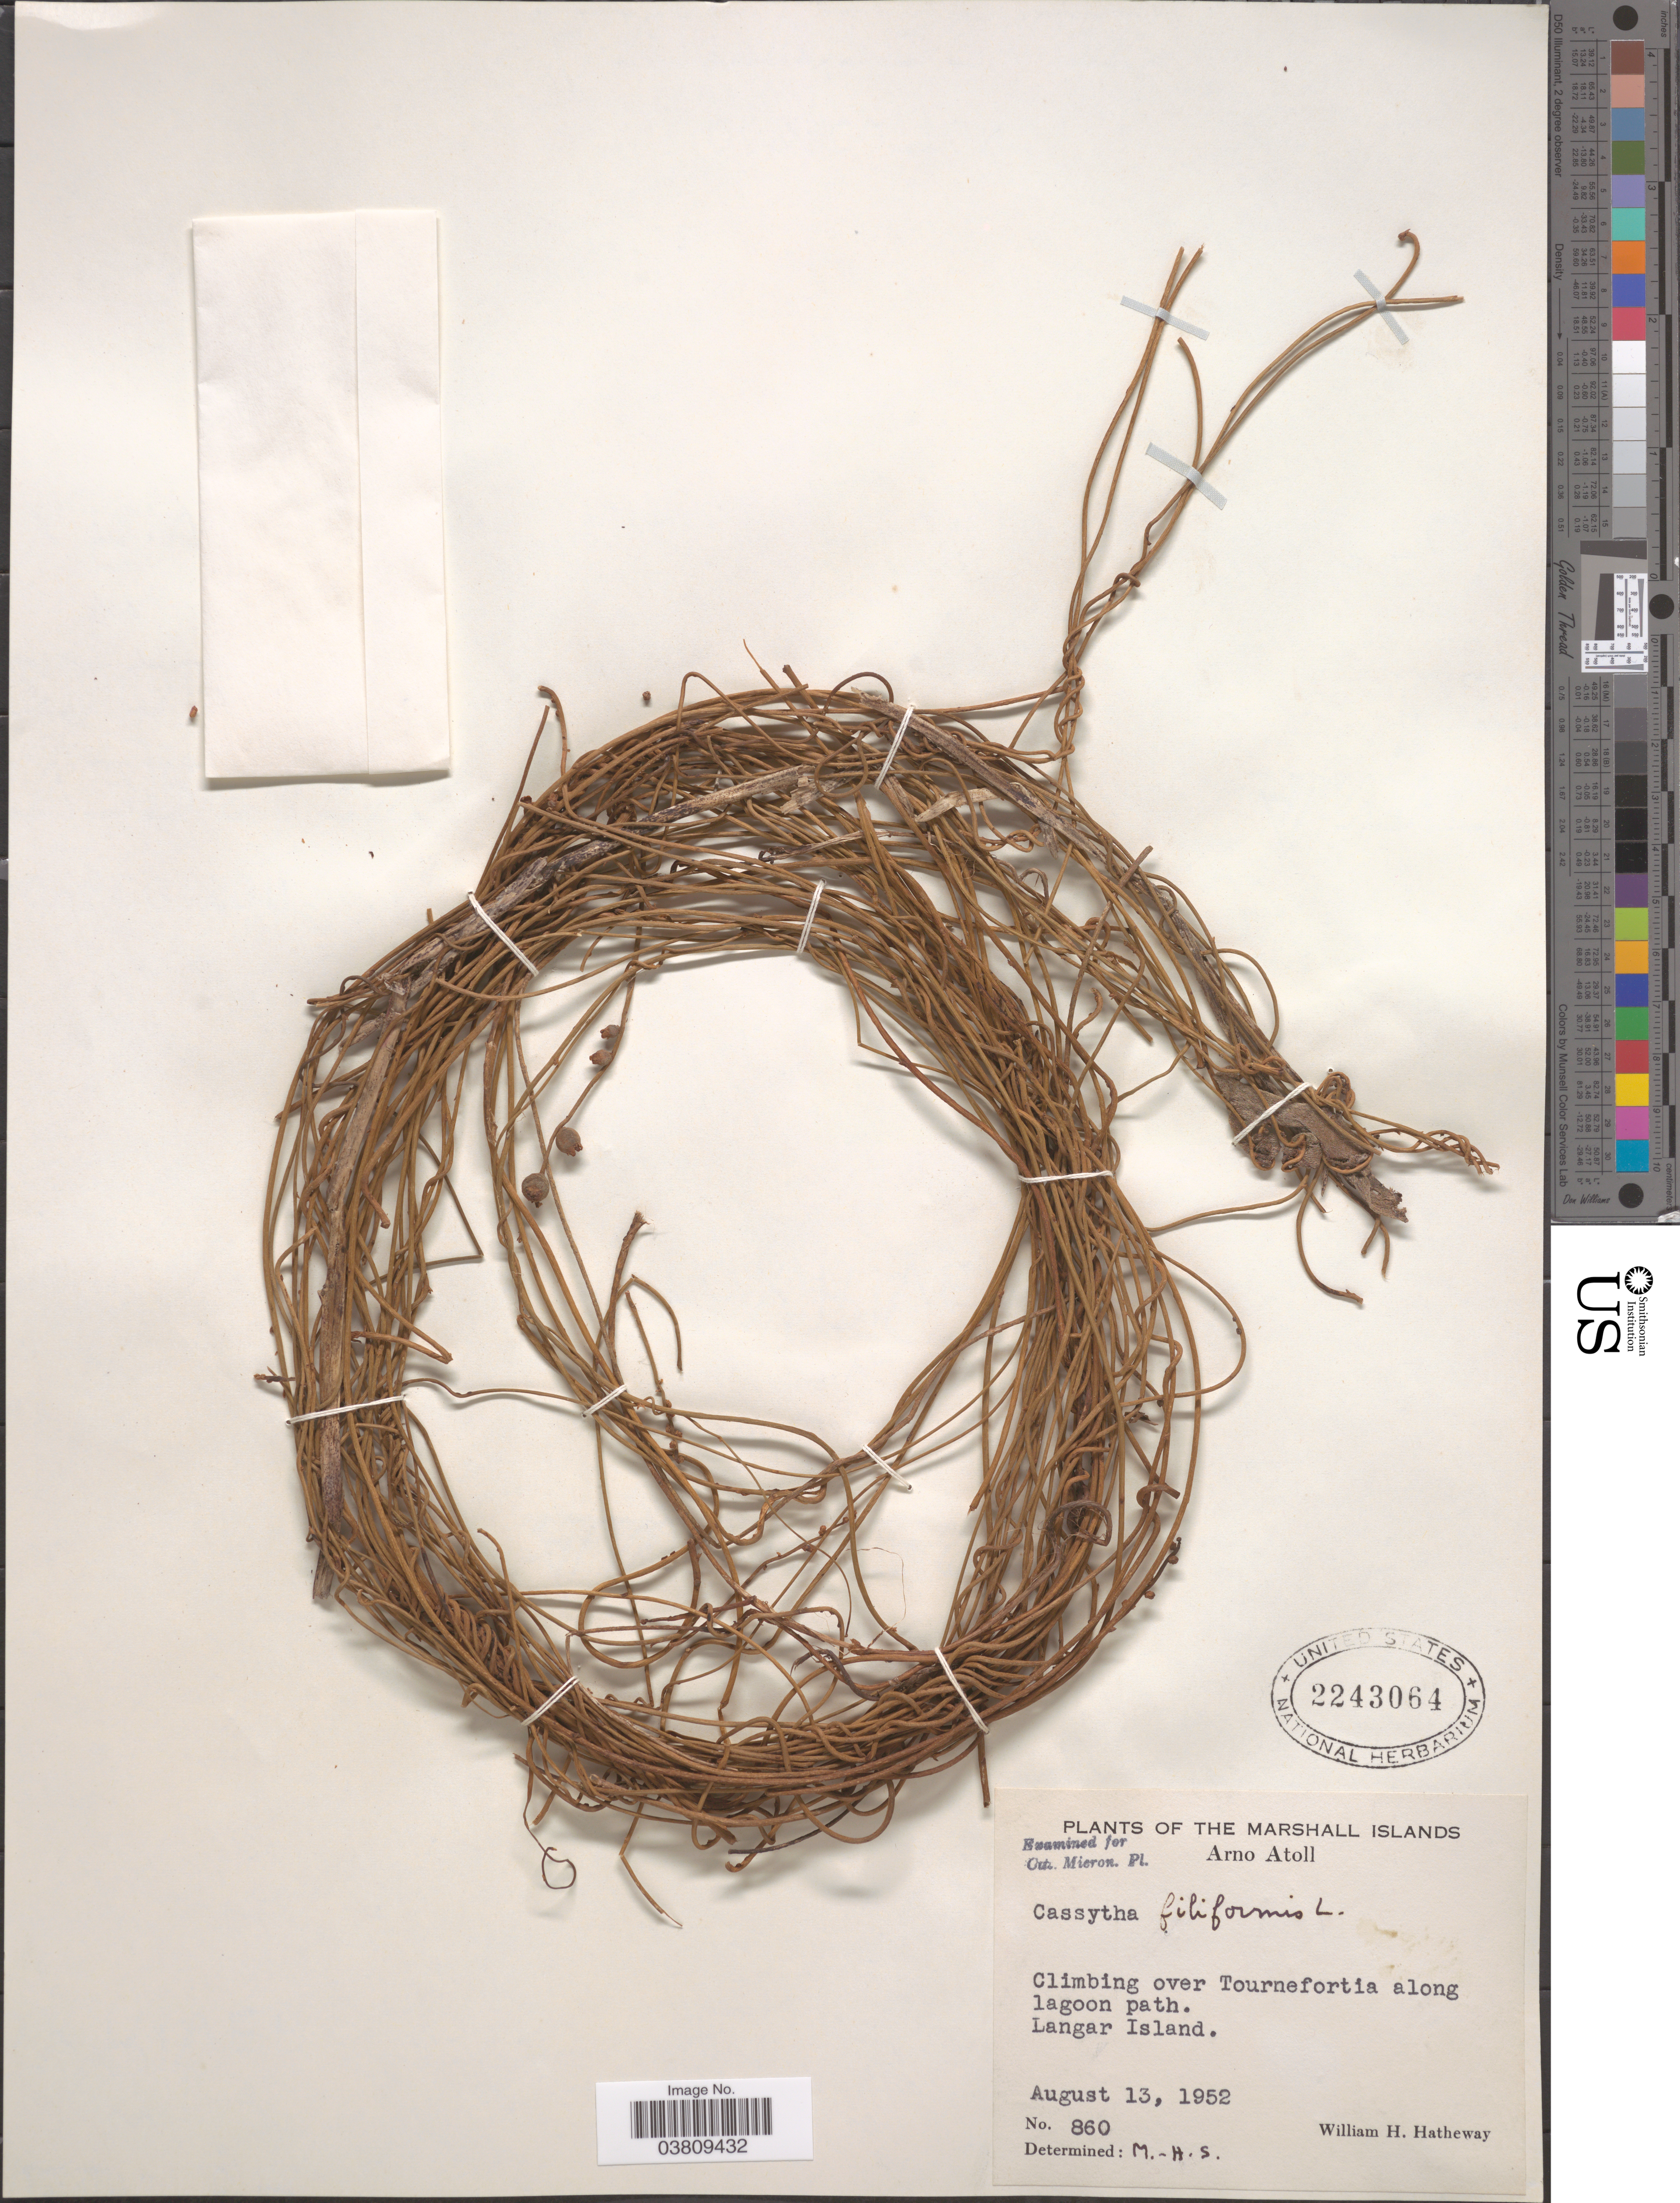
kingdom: Plantae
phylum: Tracheophyta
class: Magnoliopsida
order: Laurales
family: Lauraceae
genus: Cassytha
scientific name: Cassytha filiformis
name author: L.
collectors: W. H. Hatheway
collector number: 860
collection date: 1952-08-13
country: Marshall Islands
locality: Arno Atoll. Along lagoon path. Langar Island.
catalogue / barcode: US 2243064